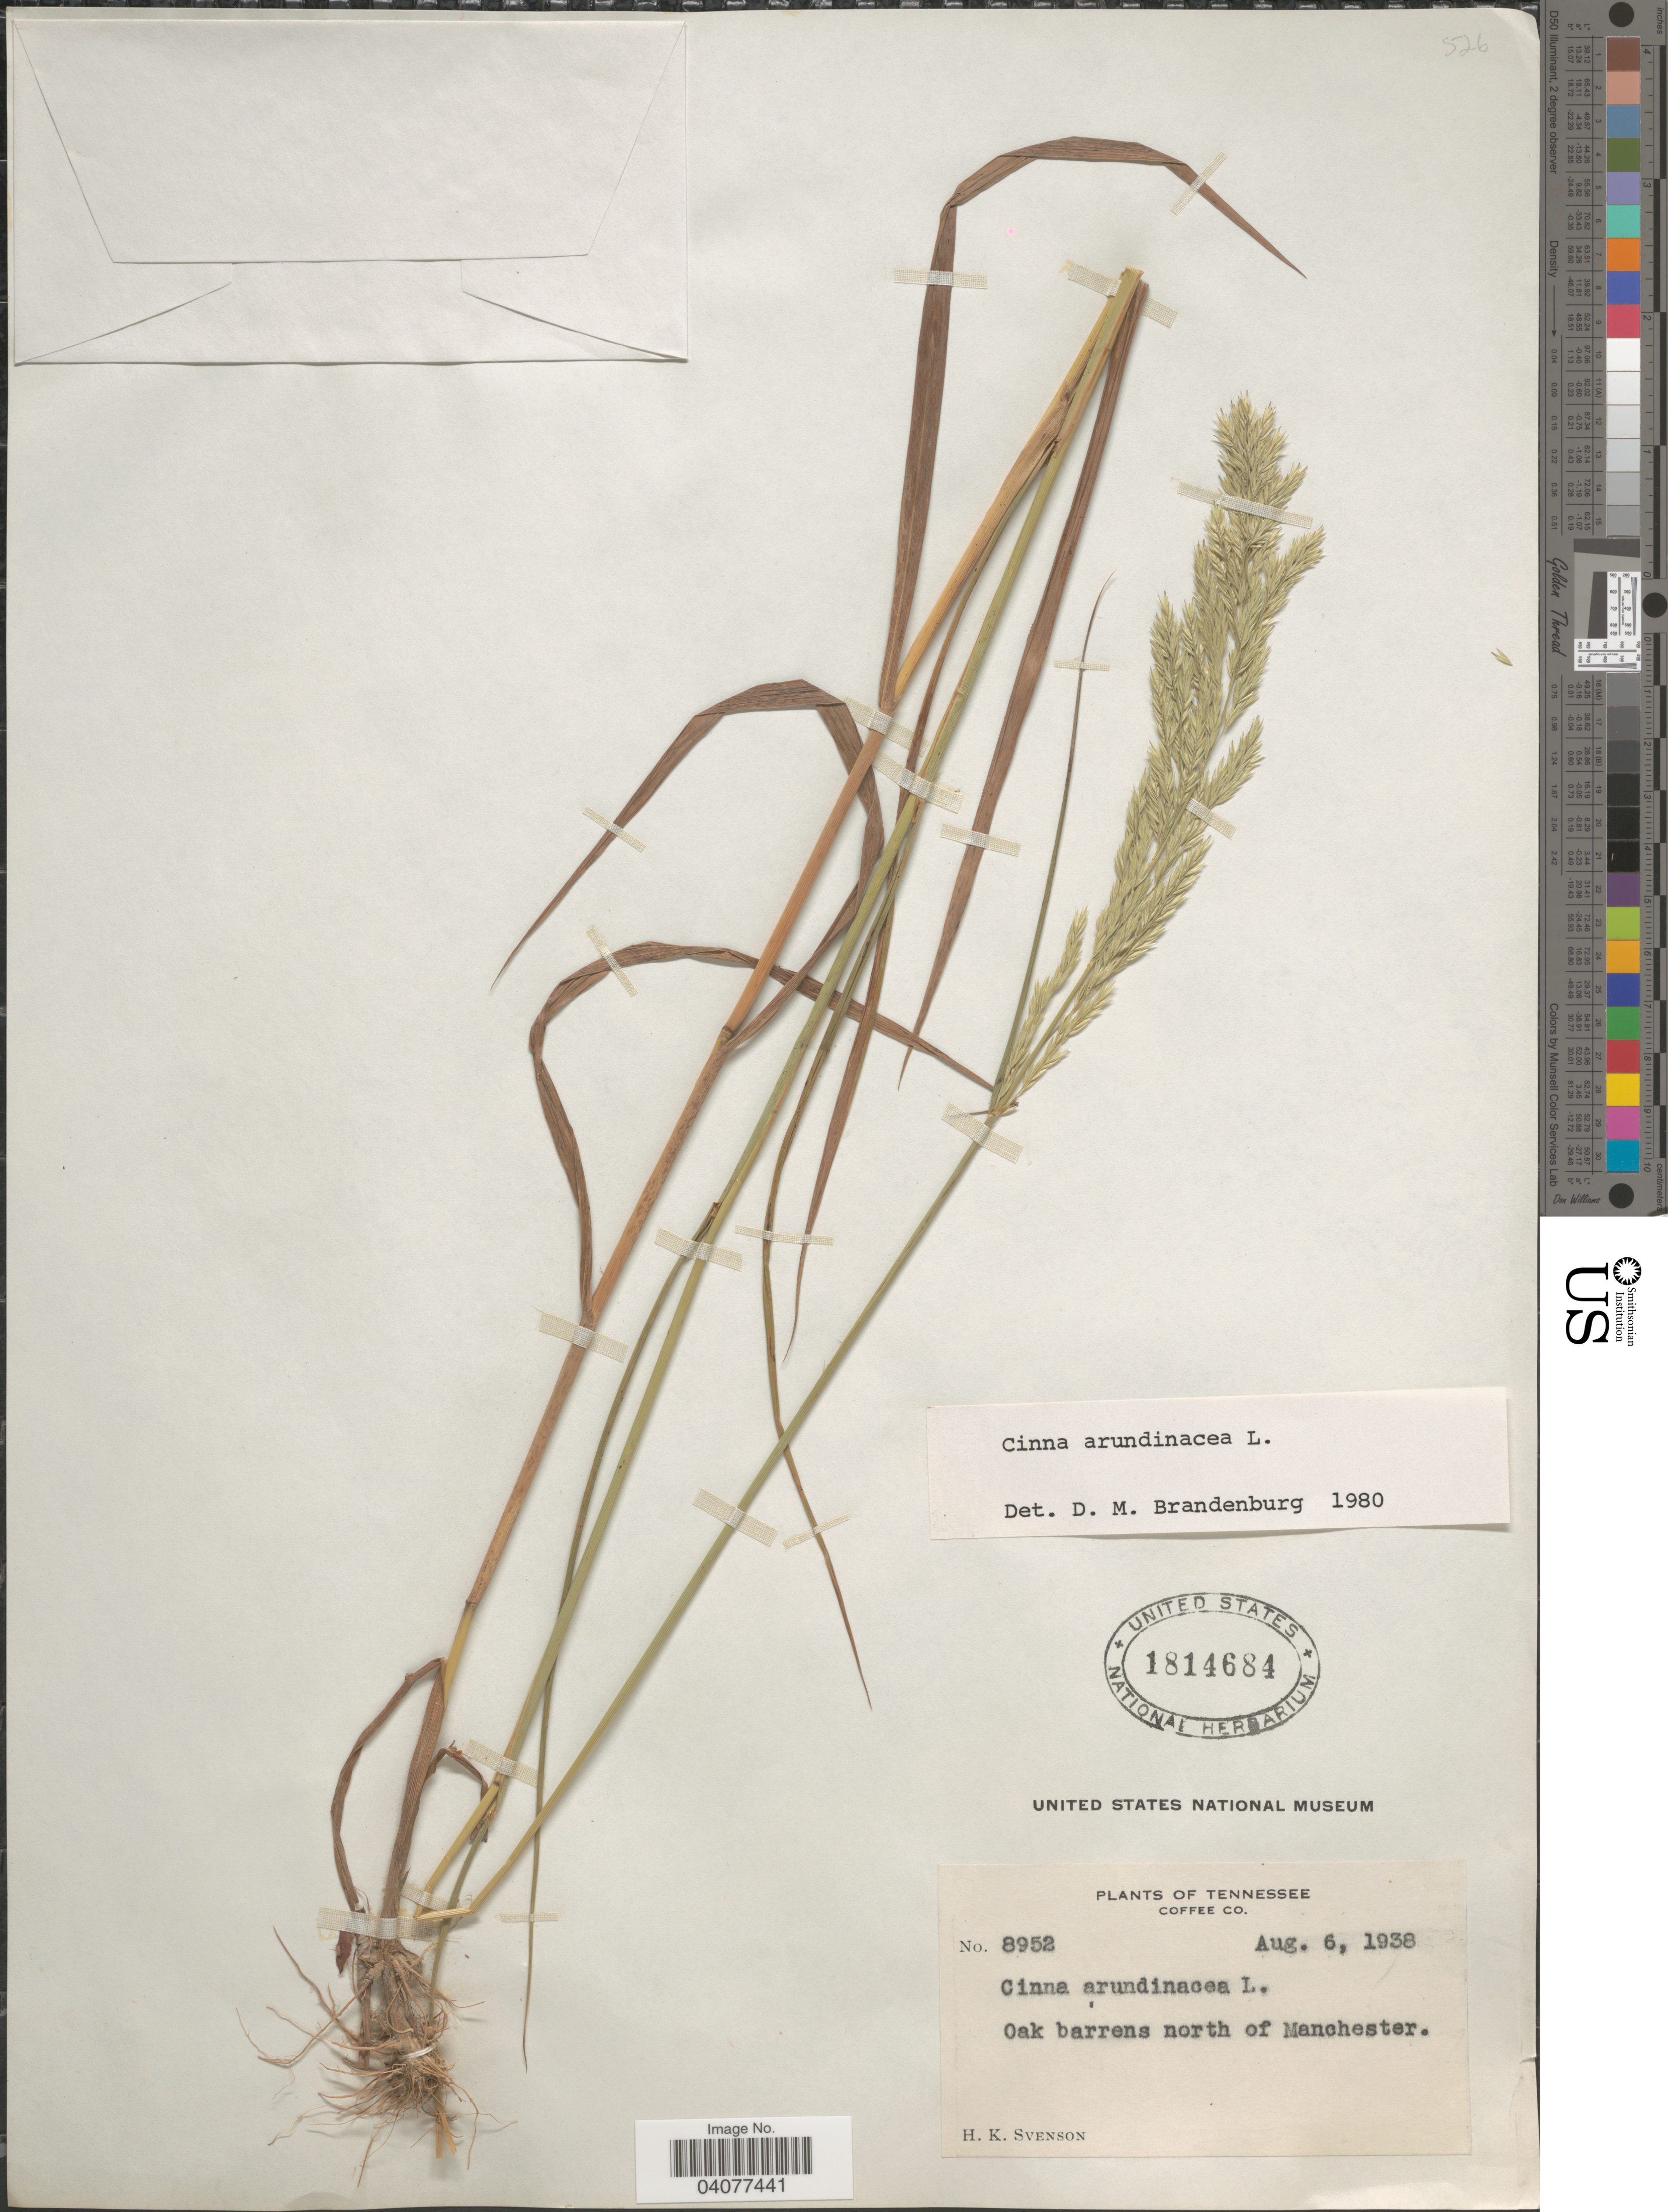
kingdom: Plantae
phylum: Tracheophyta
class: Liliopsida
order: Poales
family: Poaceae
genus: Cinna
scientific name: Cinna arundinacea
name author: L.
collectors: H. K. Svenson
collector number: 8952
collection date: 1938-08-06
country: United States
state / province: Tennessee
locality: Coffee Co. Oak barrens north of Manchester.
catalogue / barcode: US 1814684